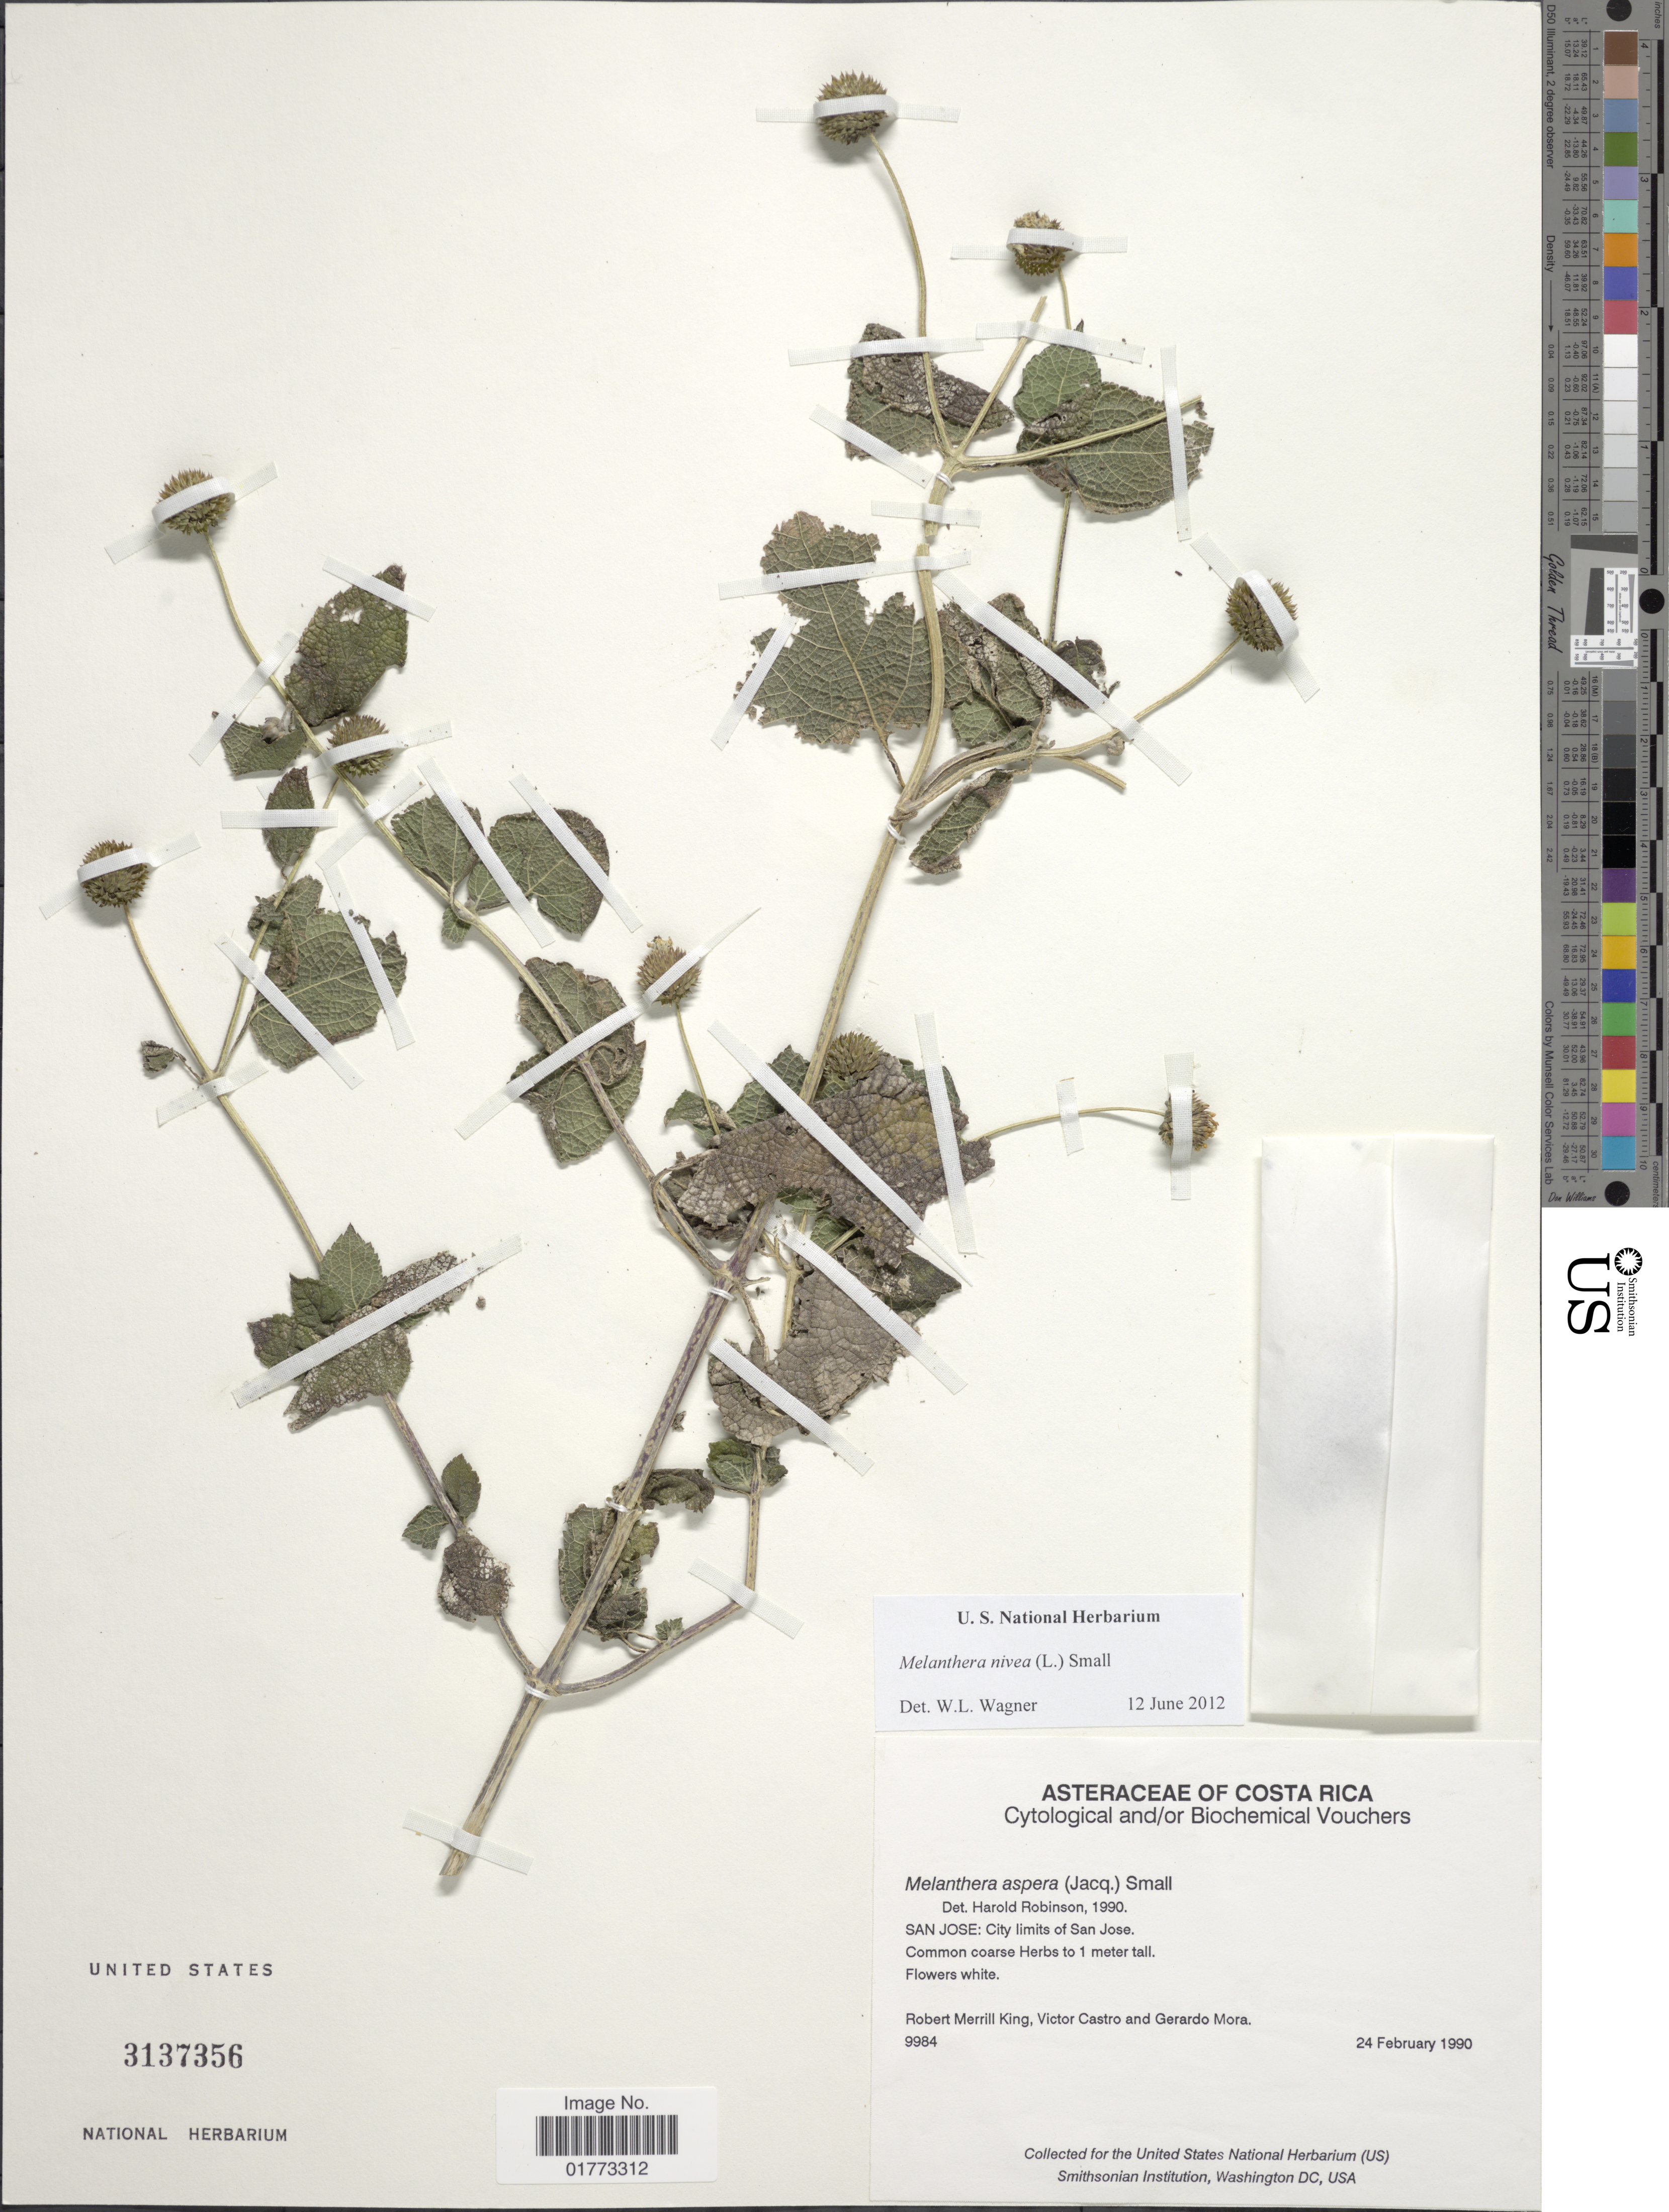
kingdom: Plantae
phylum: Tracheophyta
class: Magnoliopsida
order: Asterales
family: Asteraceae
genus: Melanthera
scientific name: Melanthera nivea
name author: (L.) Small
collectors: R. M. King, V. Castro & G. Mora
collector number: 9984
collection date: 1990-02-24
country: Costa Rica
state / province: San José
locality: City limits of San Jose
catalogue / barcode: US 3137356